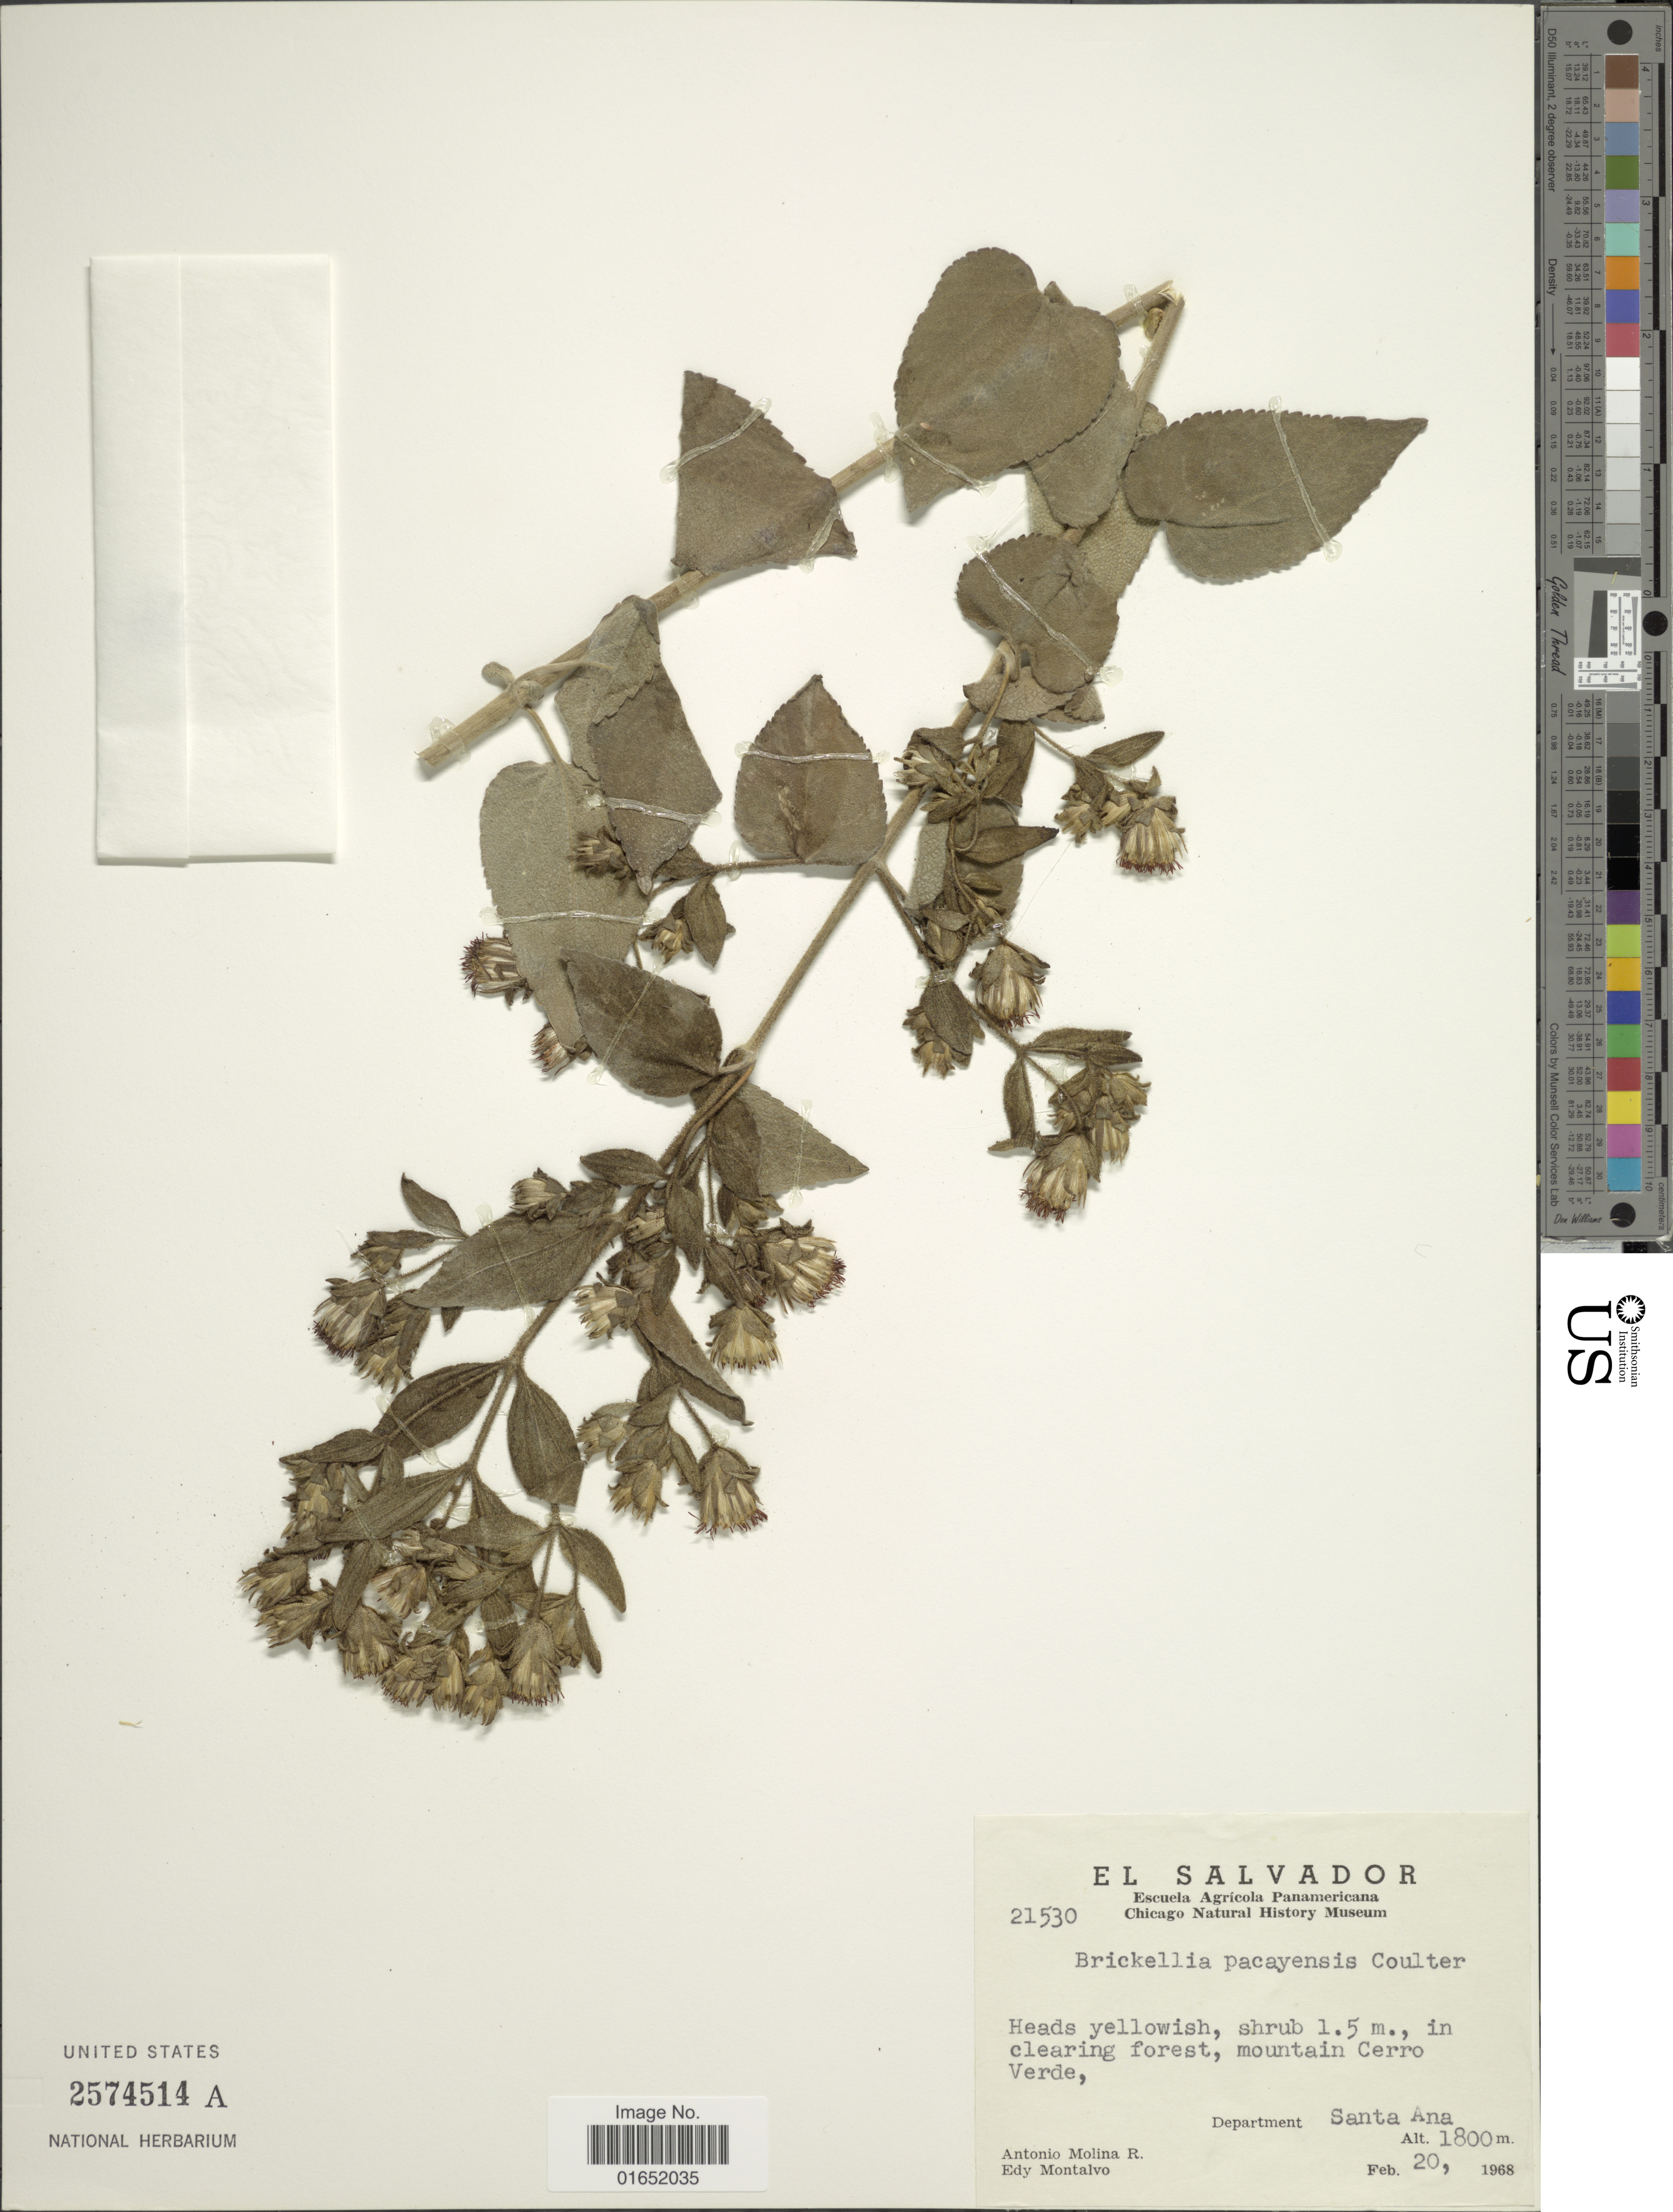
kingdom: Plantae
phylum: Tracheophyta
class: Magnoliopsida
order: Asterales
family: Asteraceae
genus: Brickellia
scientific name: Brickellia pacayensis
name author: J.M. Coult.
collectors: A. Molina R. & E. A. Montalvo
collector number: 21530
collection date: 1968-02-20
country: El Salvador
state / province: Santa Ana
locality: In clearing forest, mountain Cerro Verde, Department Santa Ana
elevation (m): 1800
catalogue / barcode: US 2574514A